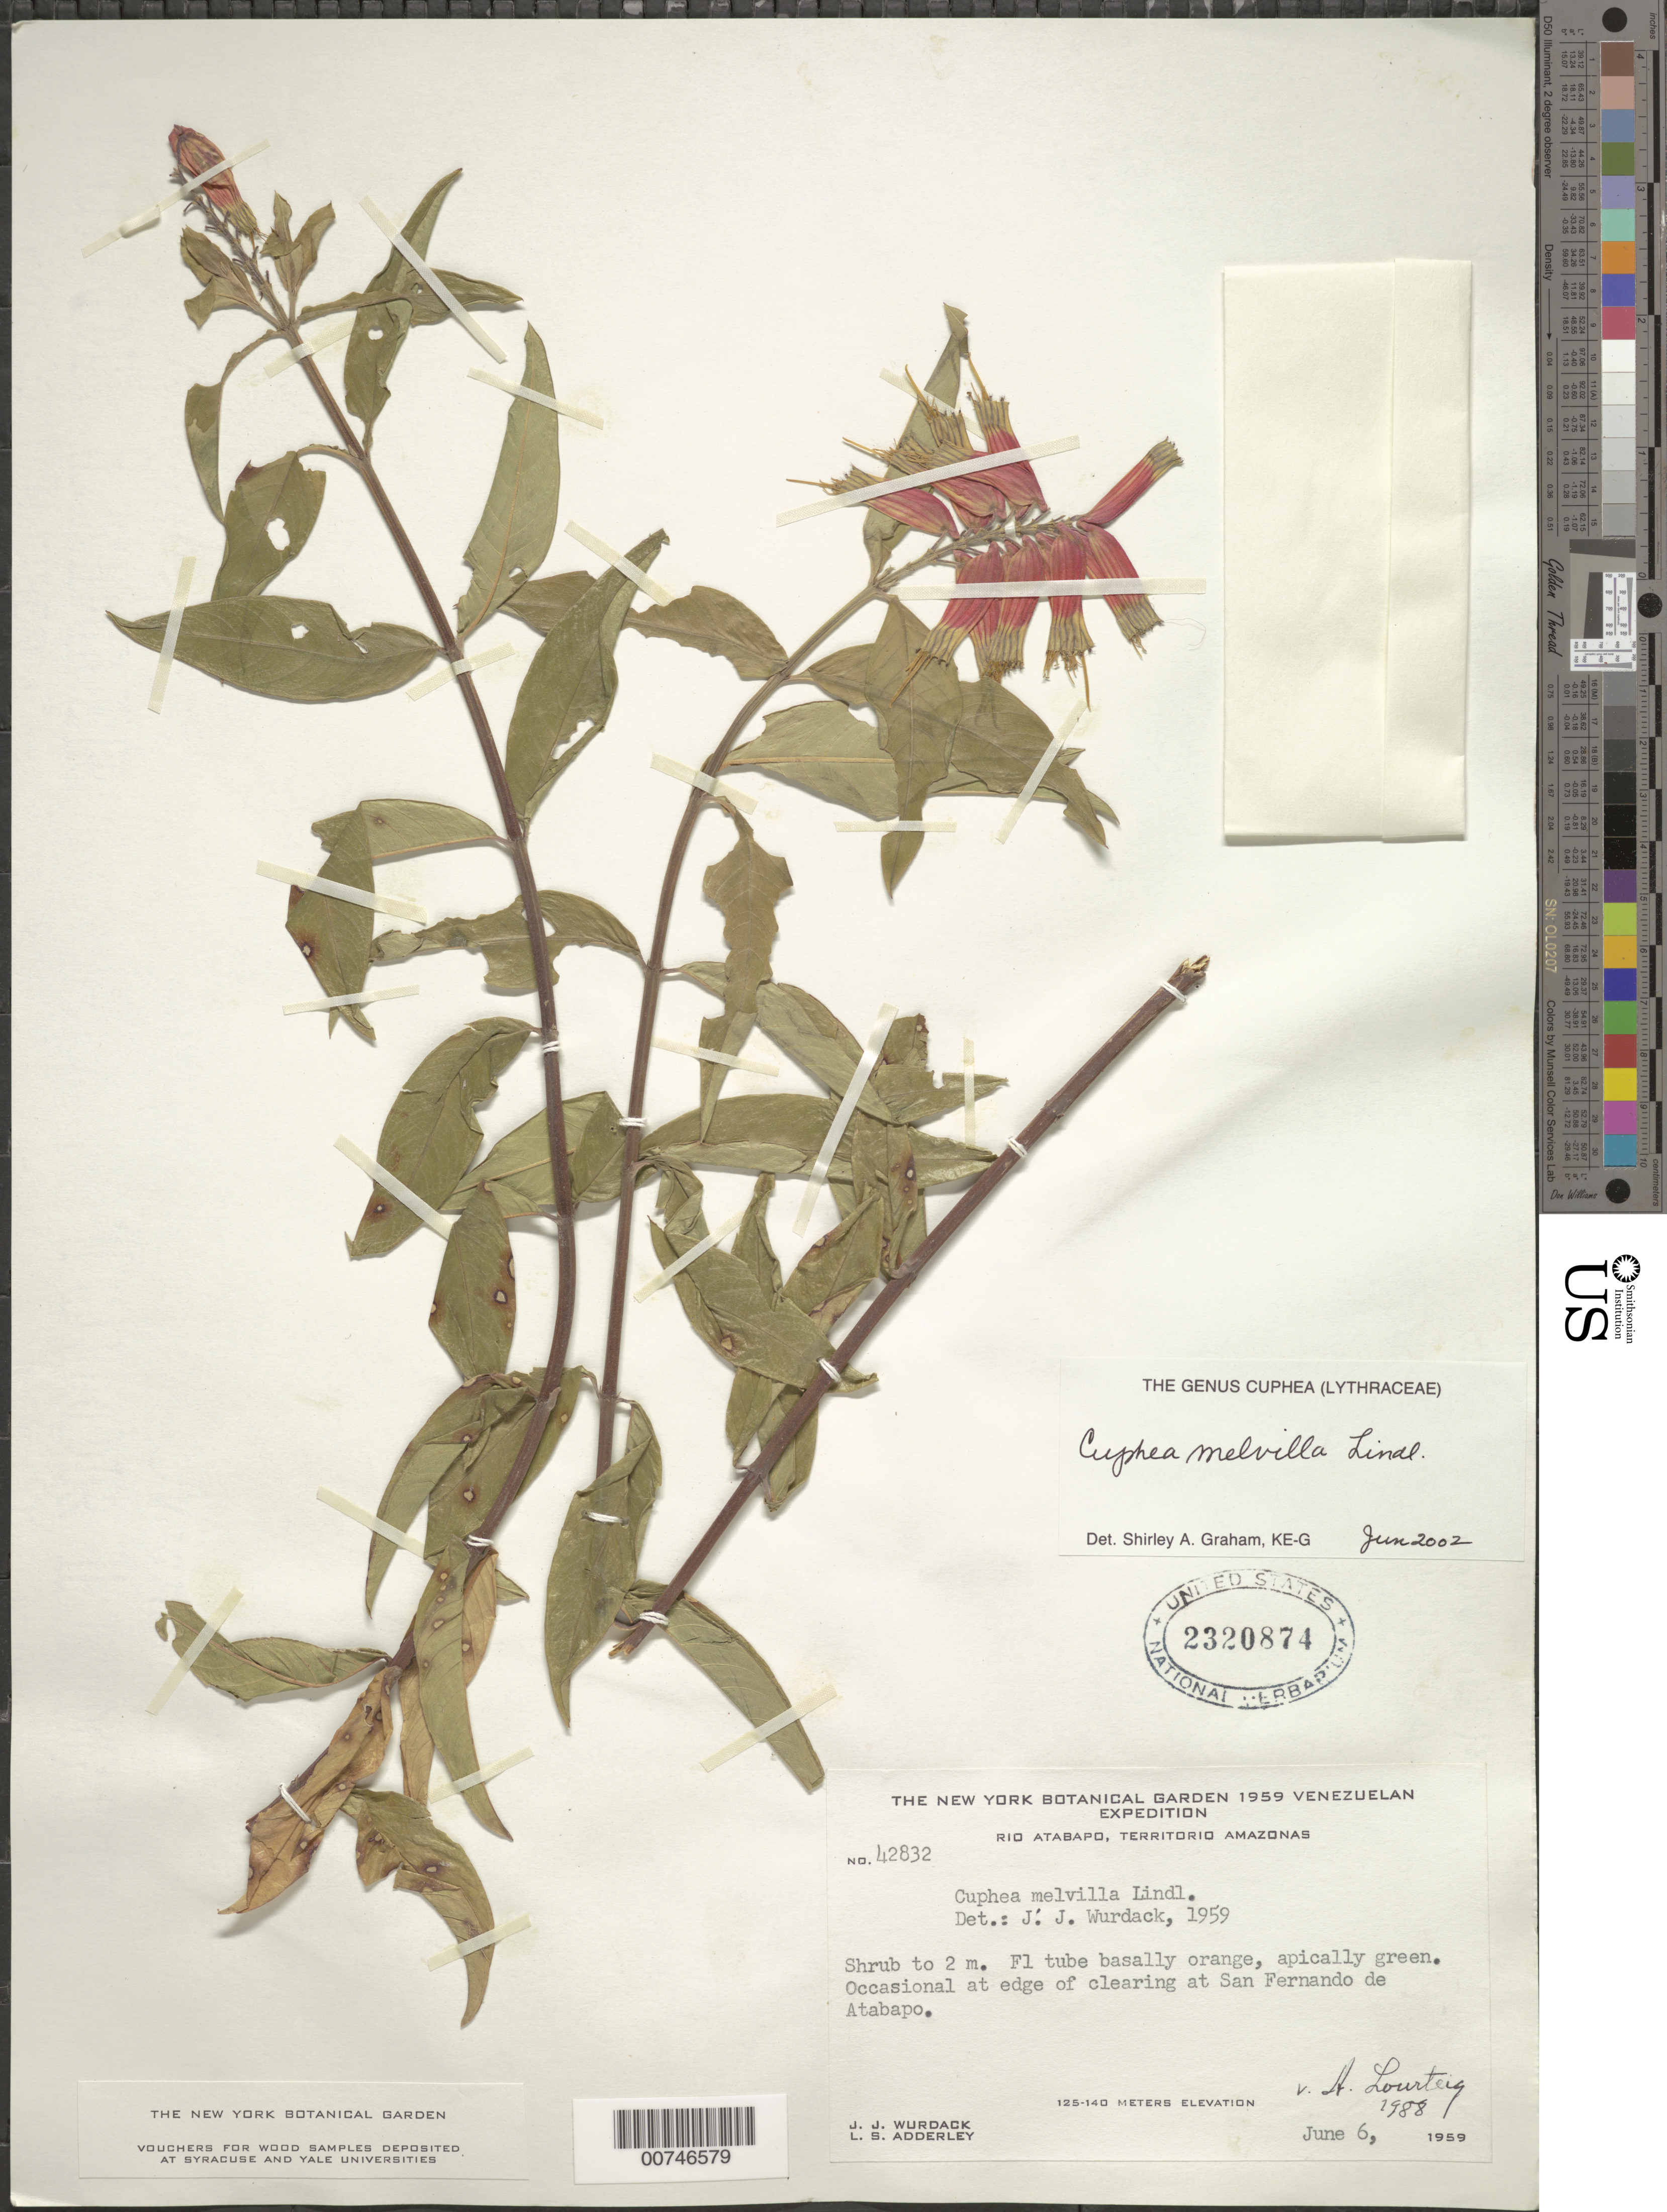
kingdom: Plantae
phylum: Tracheophyta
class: Magnoliopsida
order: Myrtales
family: Lythraceae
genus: Cuphea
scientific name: Cuphea melvilla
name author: Lindl.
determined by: Graham, Shirley Ann Tousch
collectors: J. J. Wurdack & L. S. Adderley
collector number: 42832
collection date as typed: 6-Jun-59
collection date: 1959-06-06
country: Venezuela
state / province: Amazonas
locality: Río Atabapo, San Fernando de Atabapo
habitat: Edge of clearing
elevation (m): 125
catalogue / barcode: US 2320874